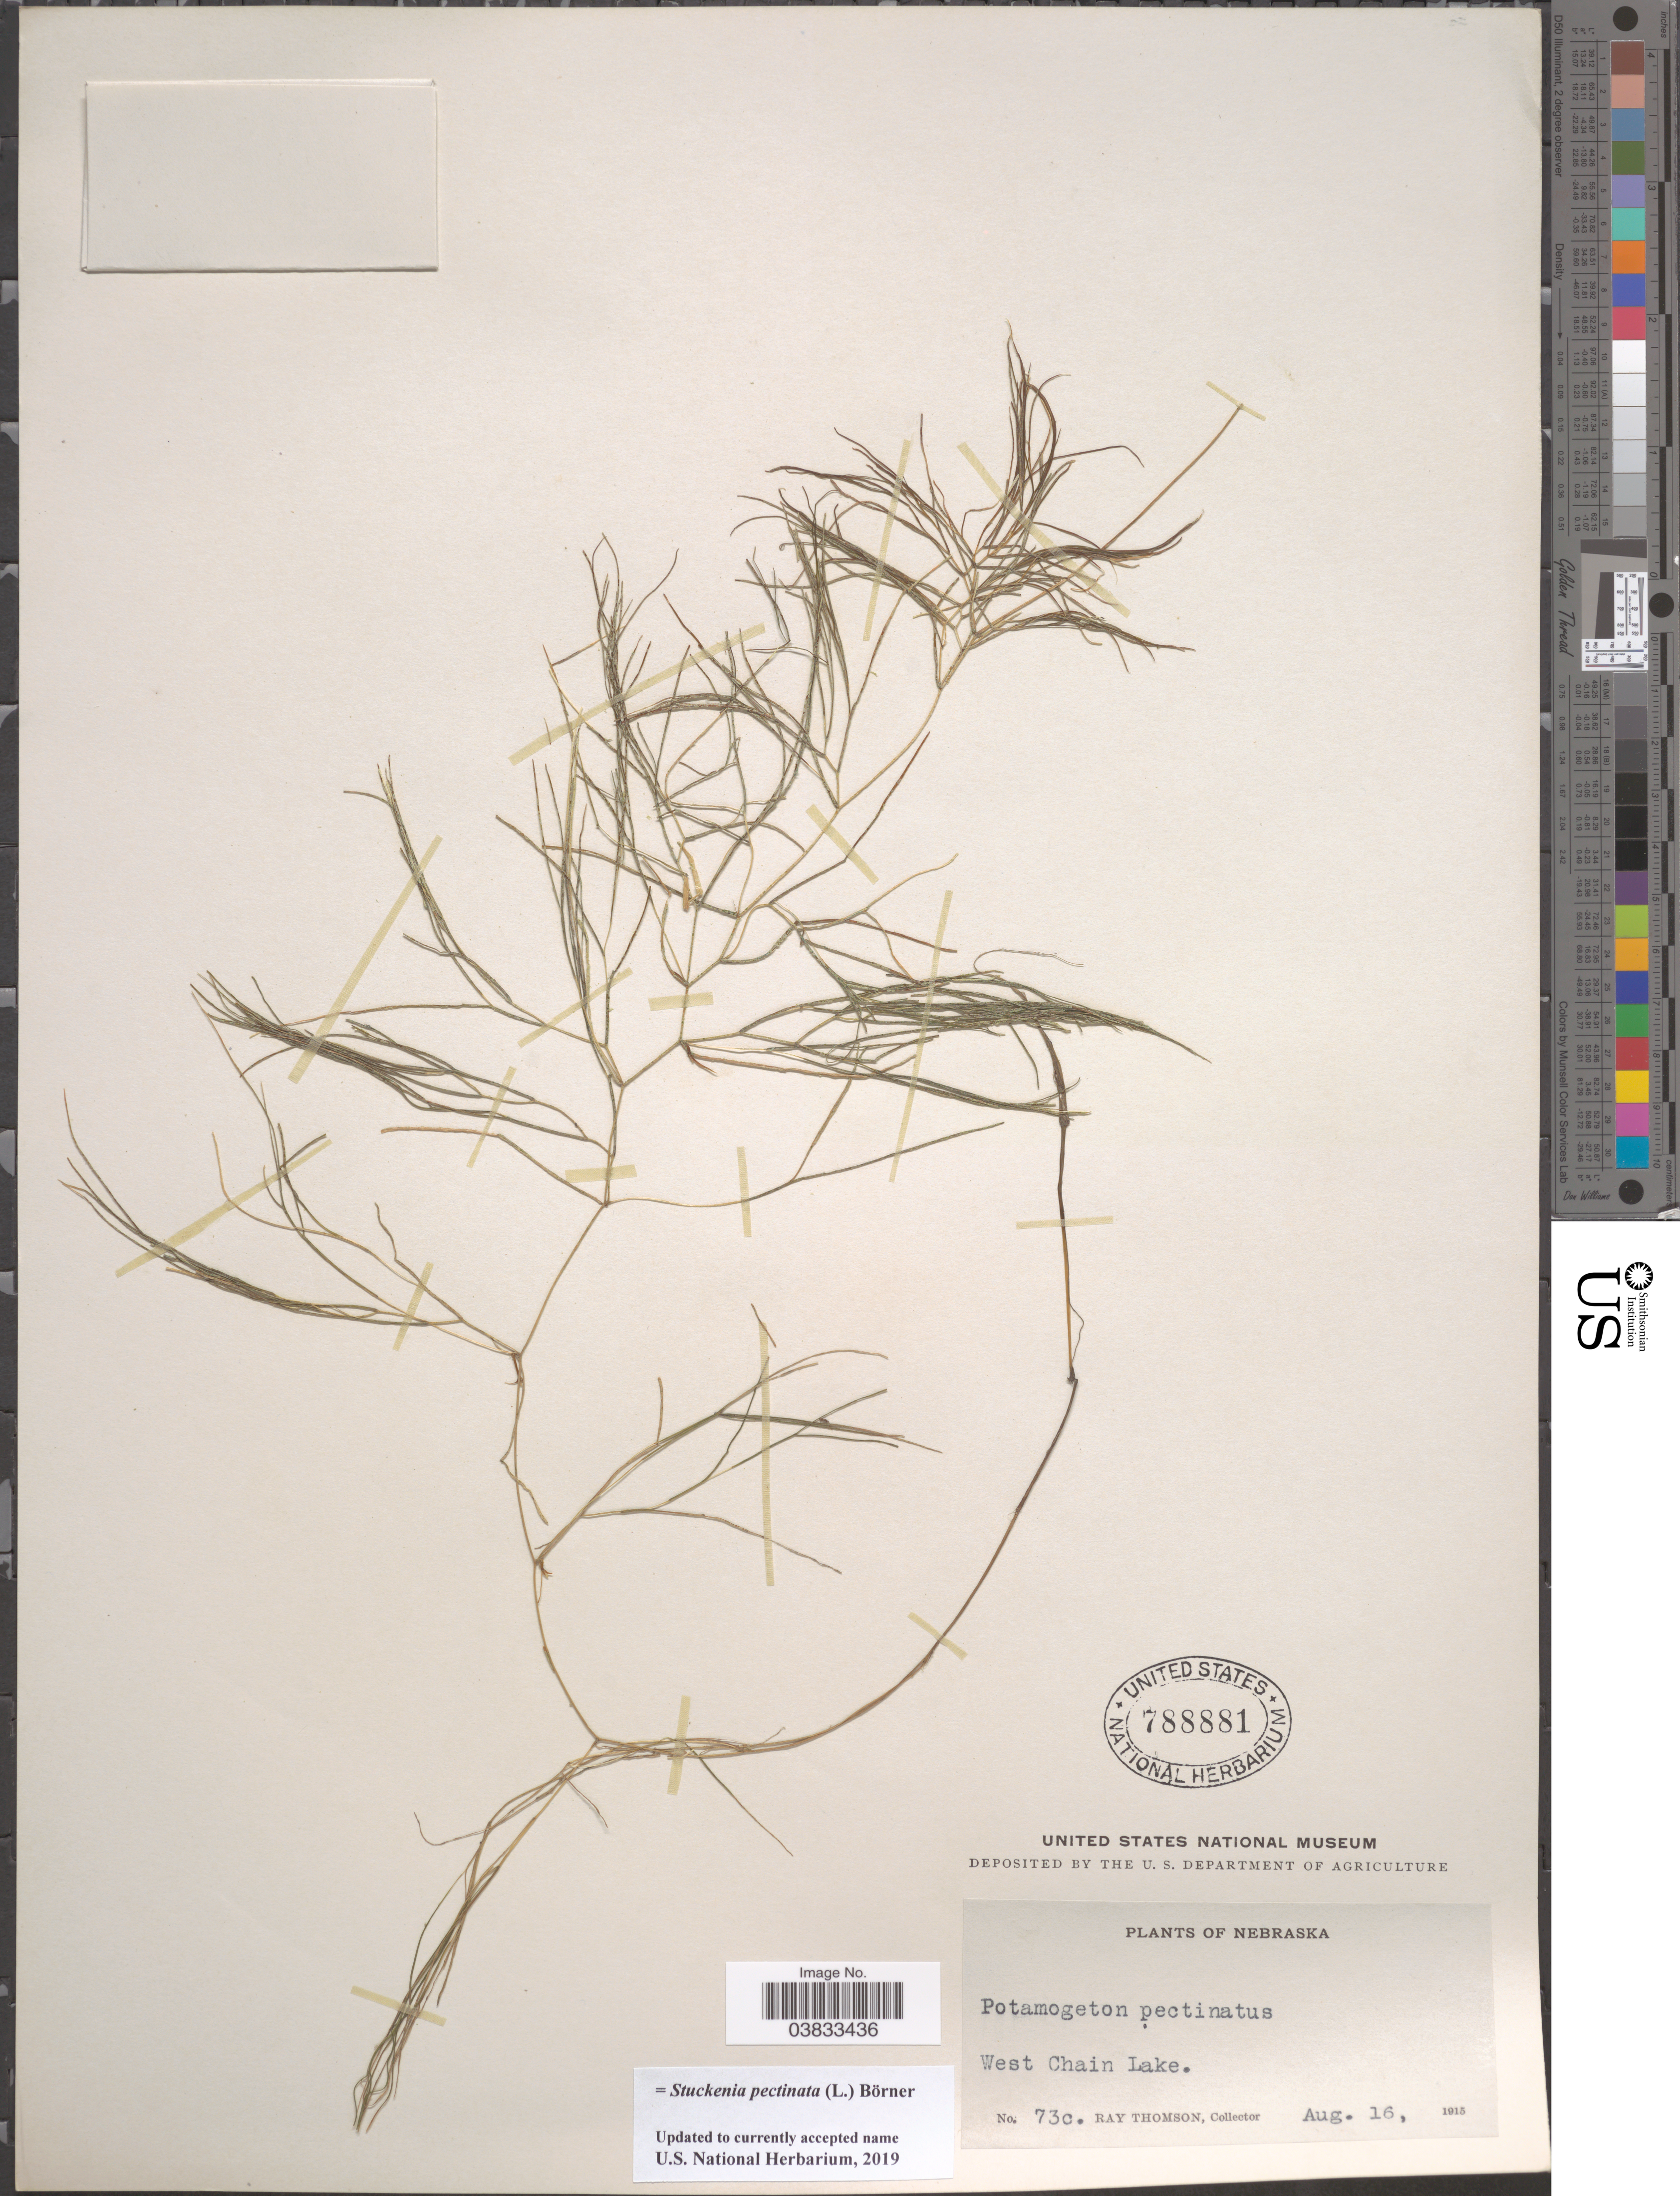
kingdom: Plantae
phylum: Tracheophyta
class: Liliopsida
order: Alismatales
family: Potamogetonaceae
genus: Stuckenia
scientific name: Stuckenia pectinata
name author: (L.) Börner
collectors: R. Thomson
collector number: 73c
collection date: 1915-08-16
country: United States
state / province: Nebraska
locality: West Chain Lake.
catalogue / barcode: US 788881